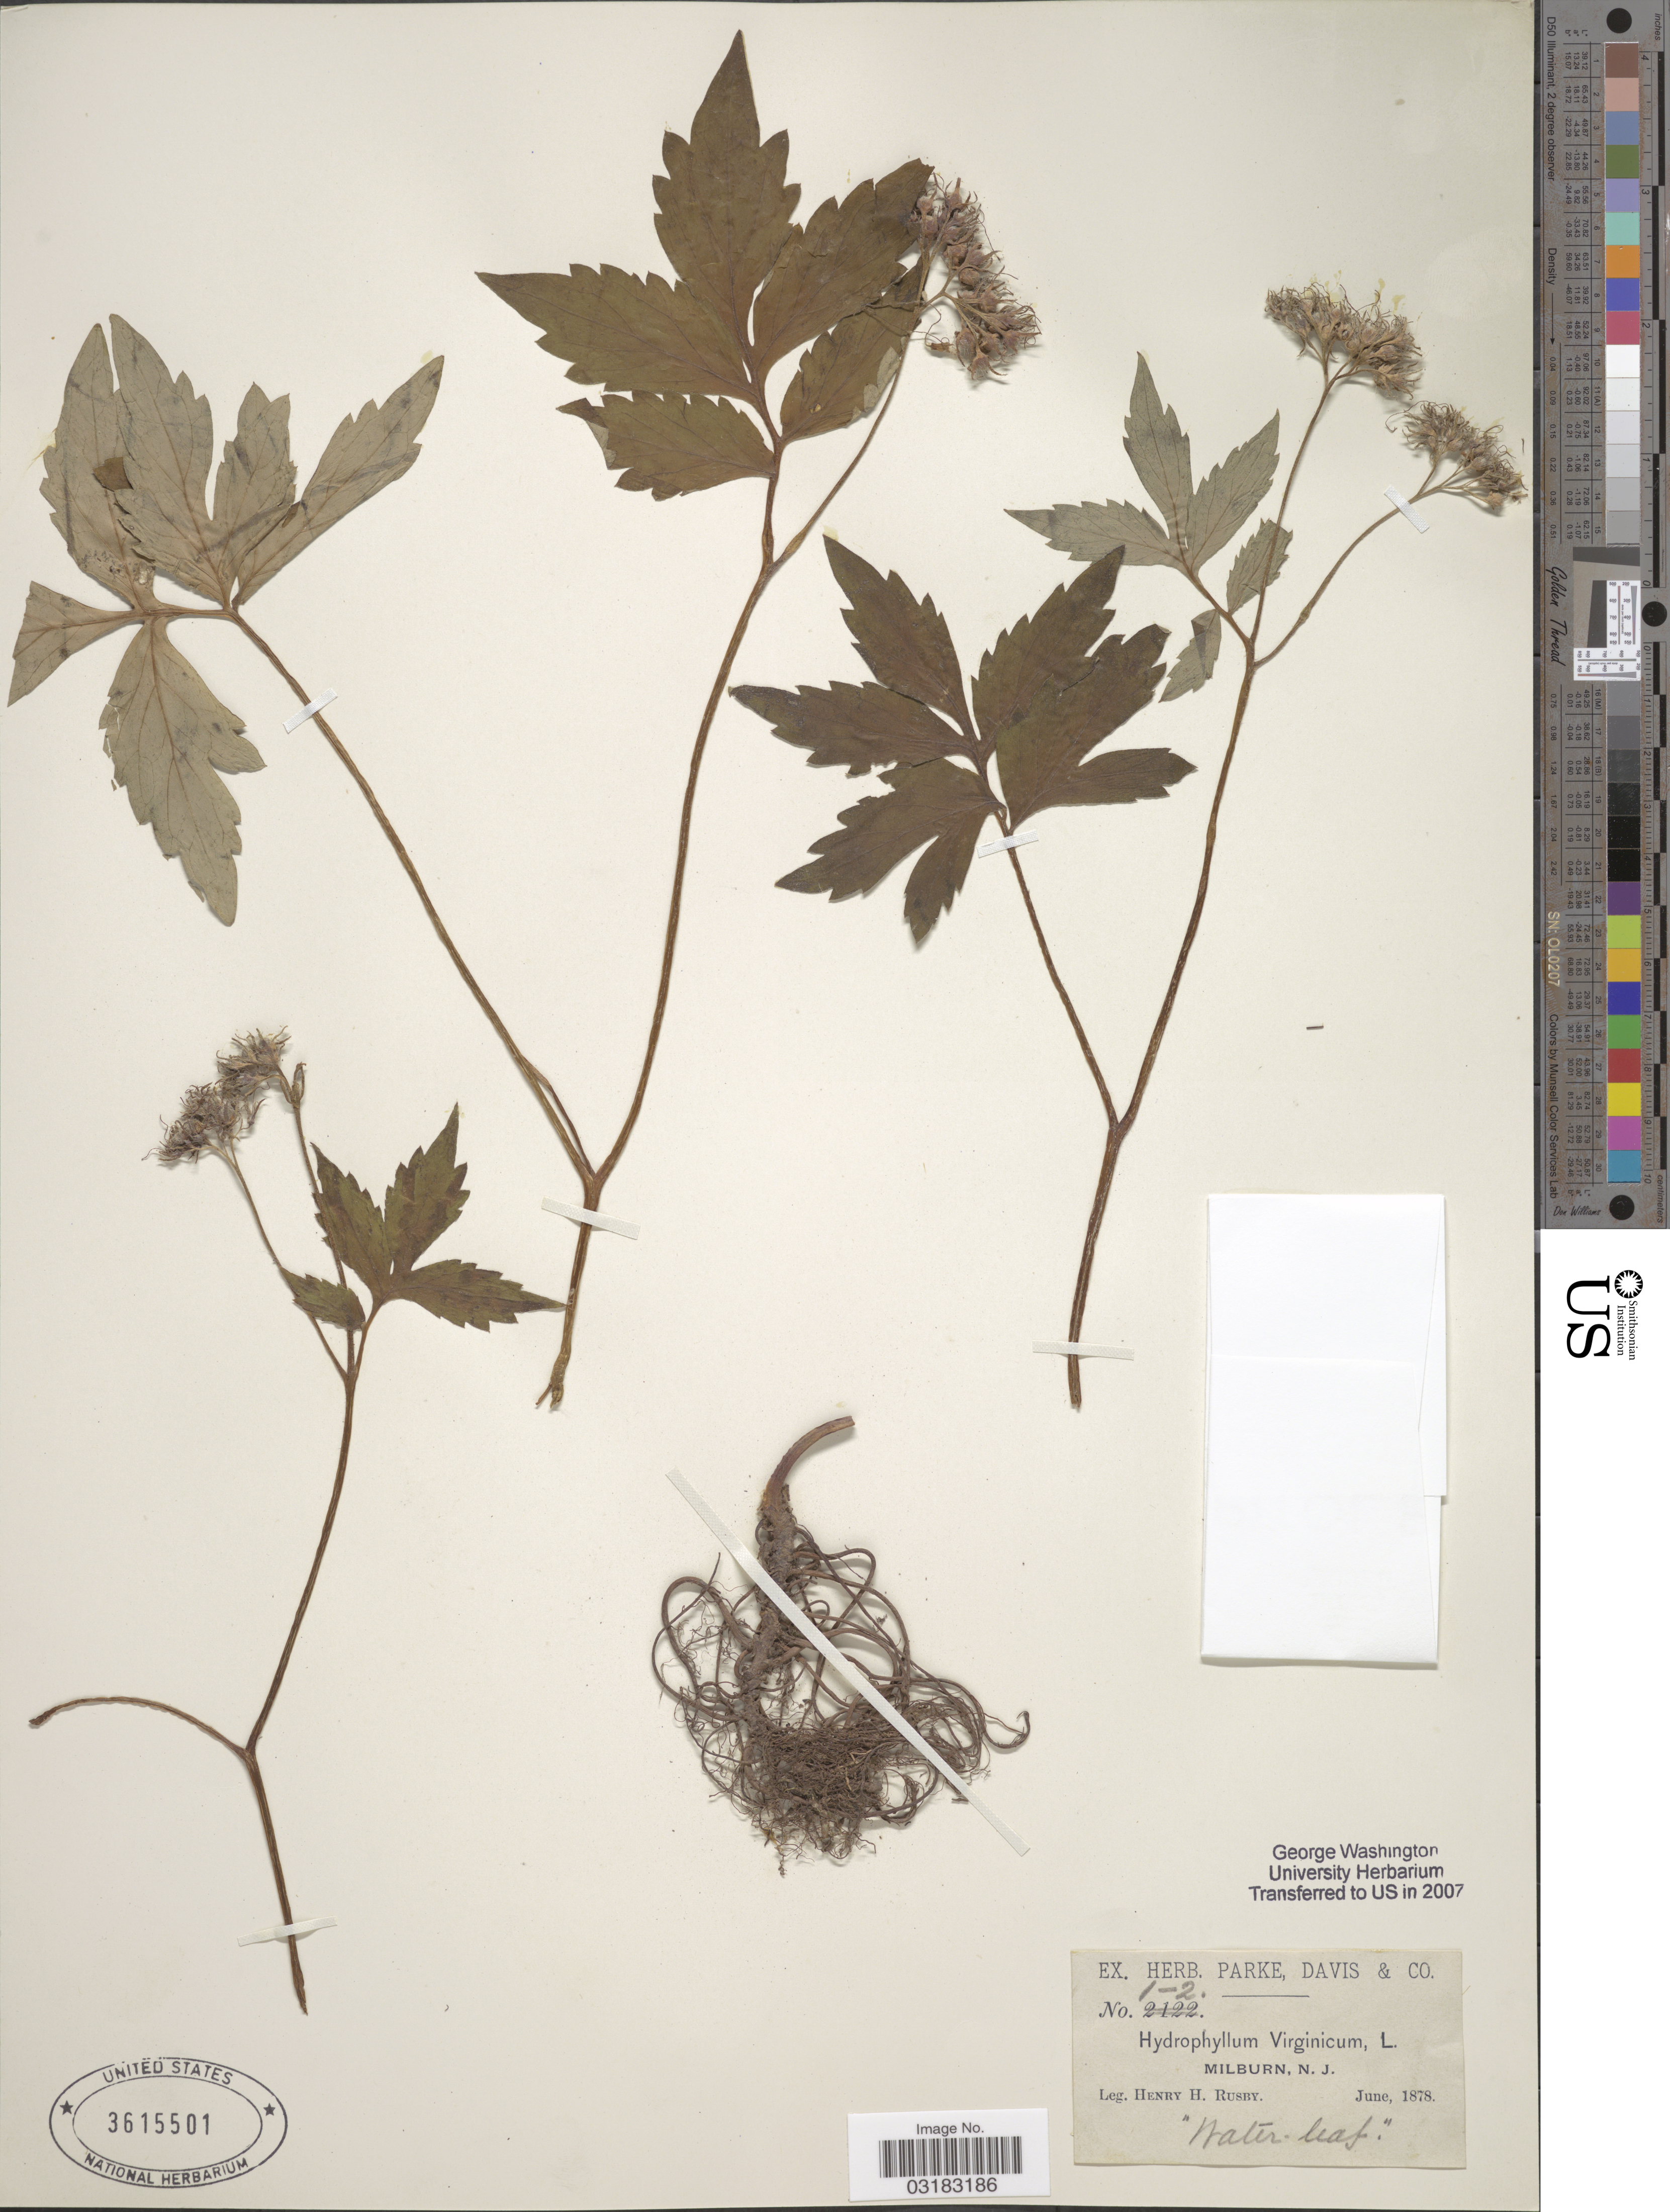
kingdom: Plantae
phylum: Tracheophyta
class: Magnoliopsida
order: Boraginales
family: Hydrophyllaceae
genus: Hydrophyllum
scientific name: Hydrophyllum virginianum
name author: L.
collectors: H. H. Rusby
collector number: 1-2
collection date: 1878-06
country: United States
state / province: New Jersey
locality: Milburn.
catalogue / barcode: US 3615501